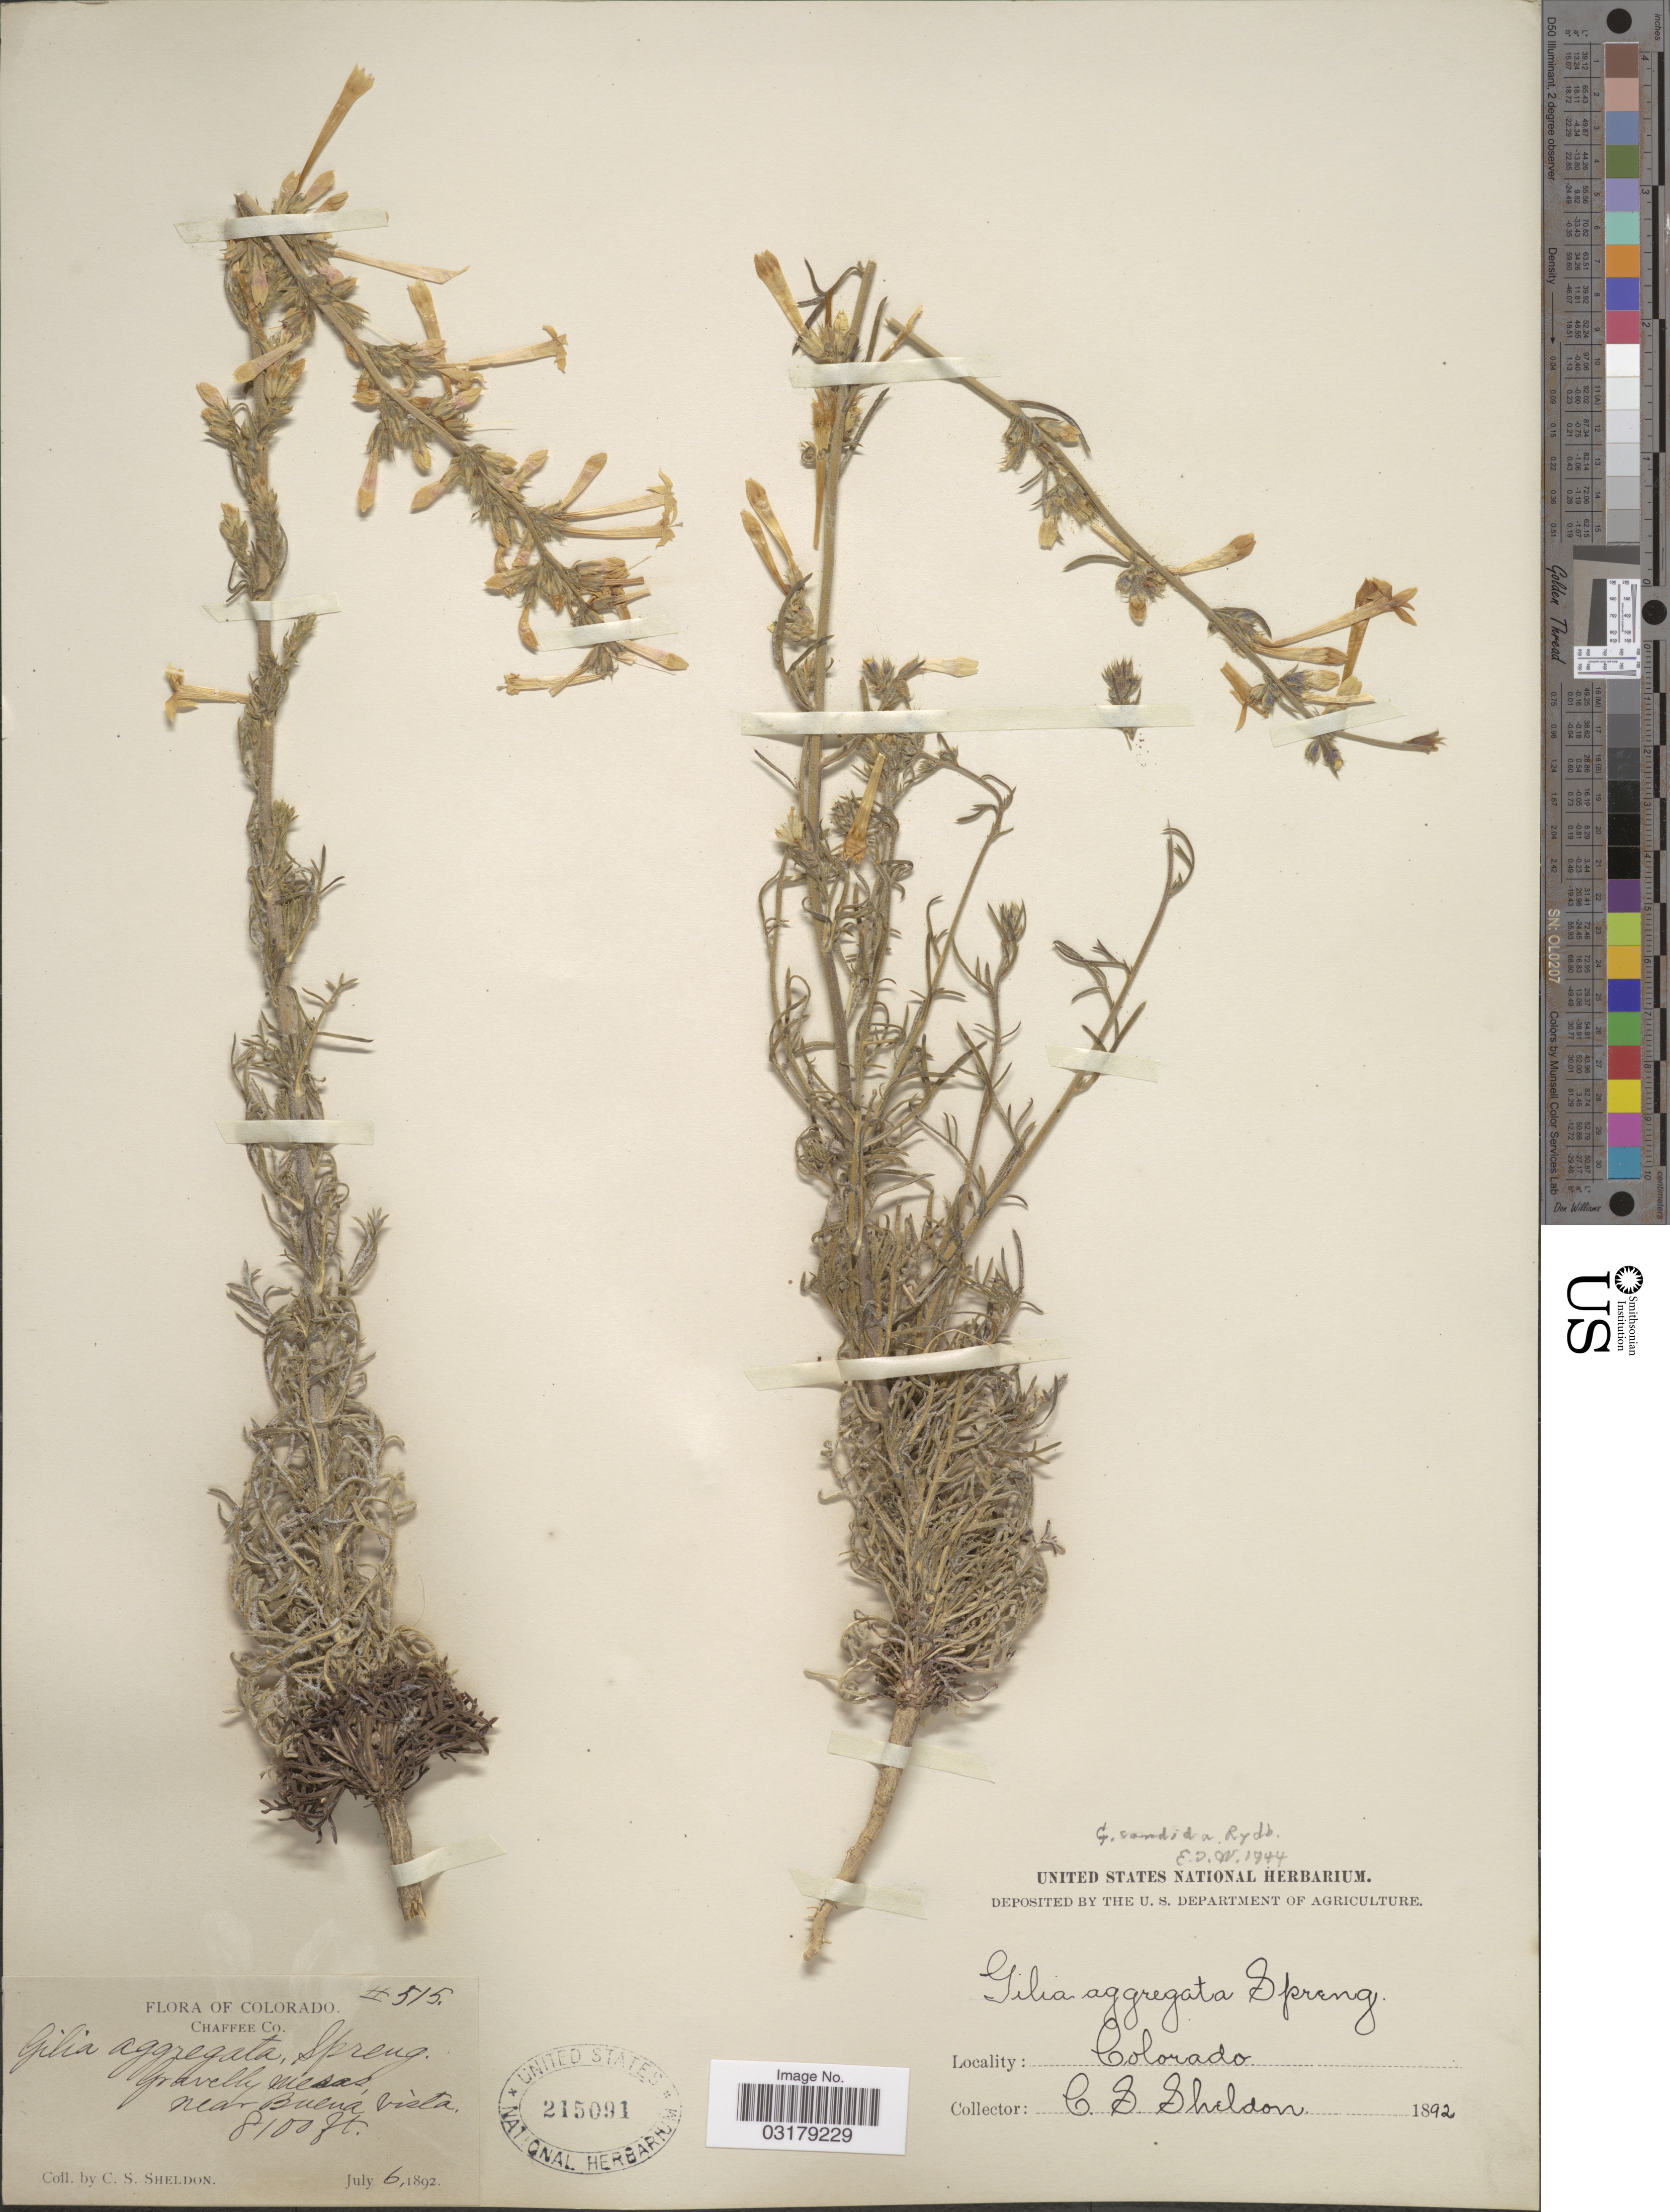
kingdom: Plantae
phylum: Tracheophyta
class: Magnoliopsida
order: Ericales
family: Polemoniaceae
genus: Ipomopsis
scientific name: Ipomopsis aggregata subsp. candida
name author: (Rydb.) V.E. Grant & A.D. Grant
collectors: C. S. Sheldon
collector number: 515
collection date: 1892-07-06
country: United States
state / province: Colorado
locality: Chaffee Co. Gravelly mesas near Buena Vista.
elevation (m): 2469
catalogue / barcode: US 215091